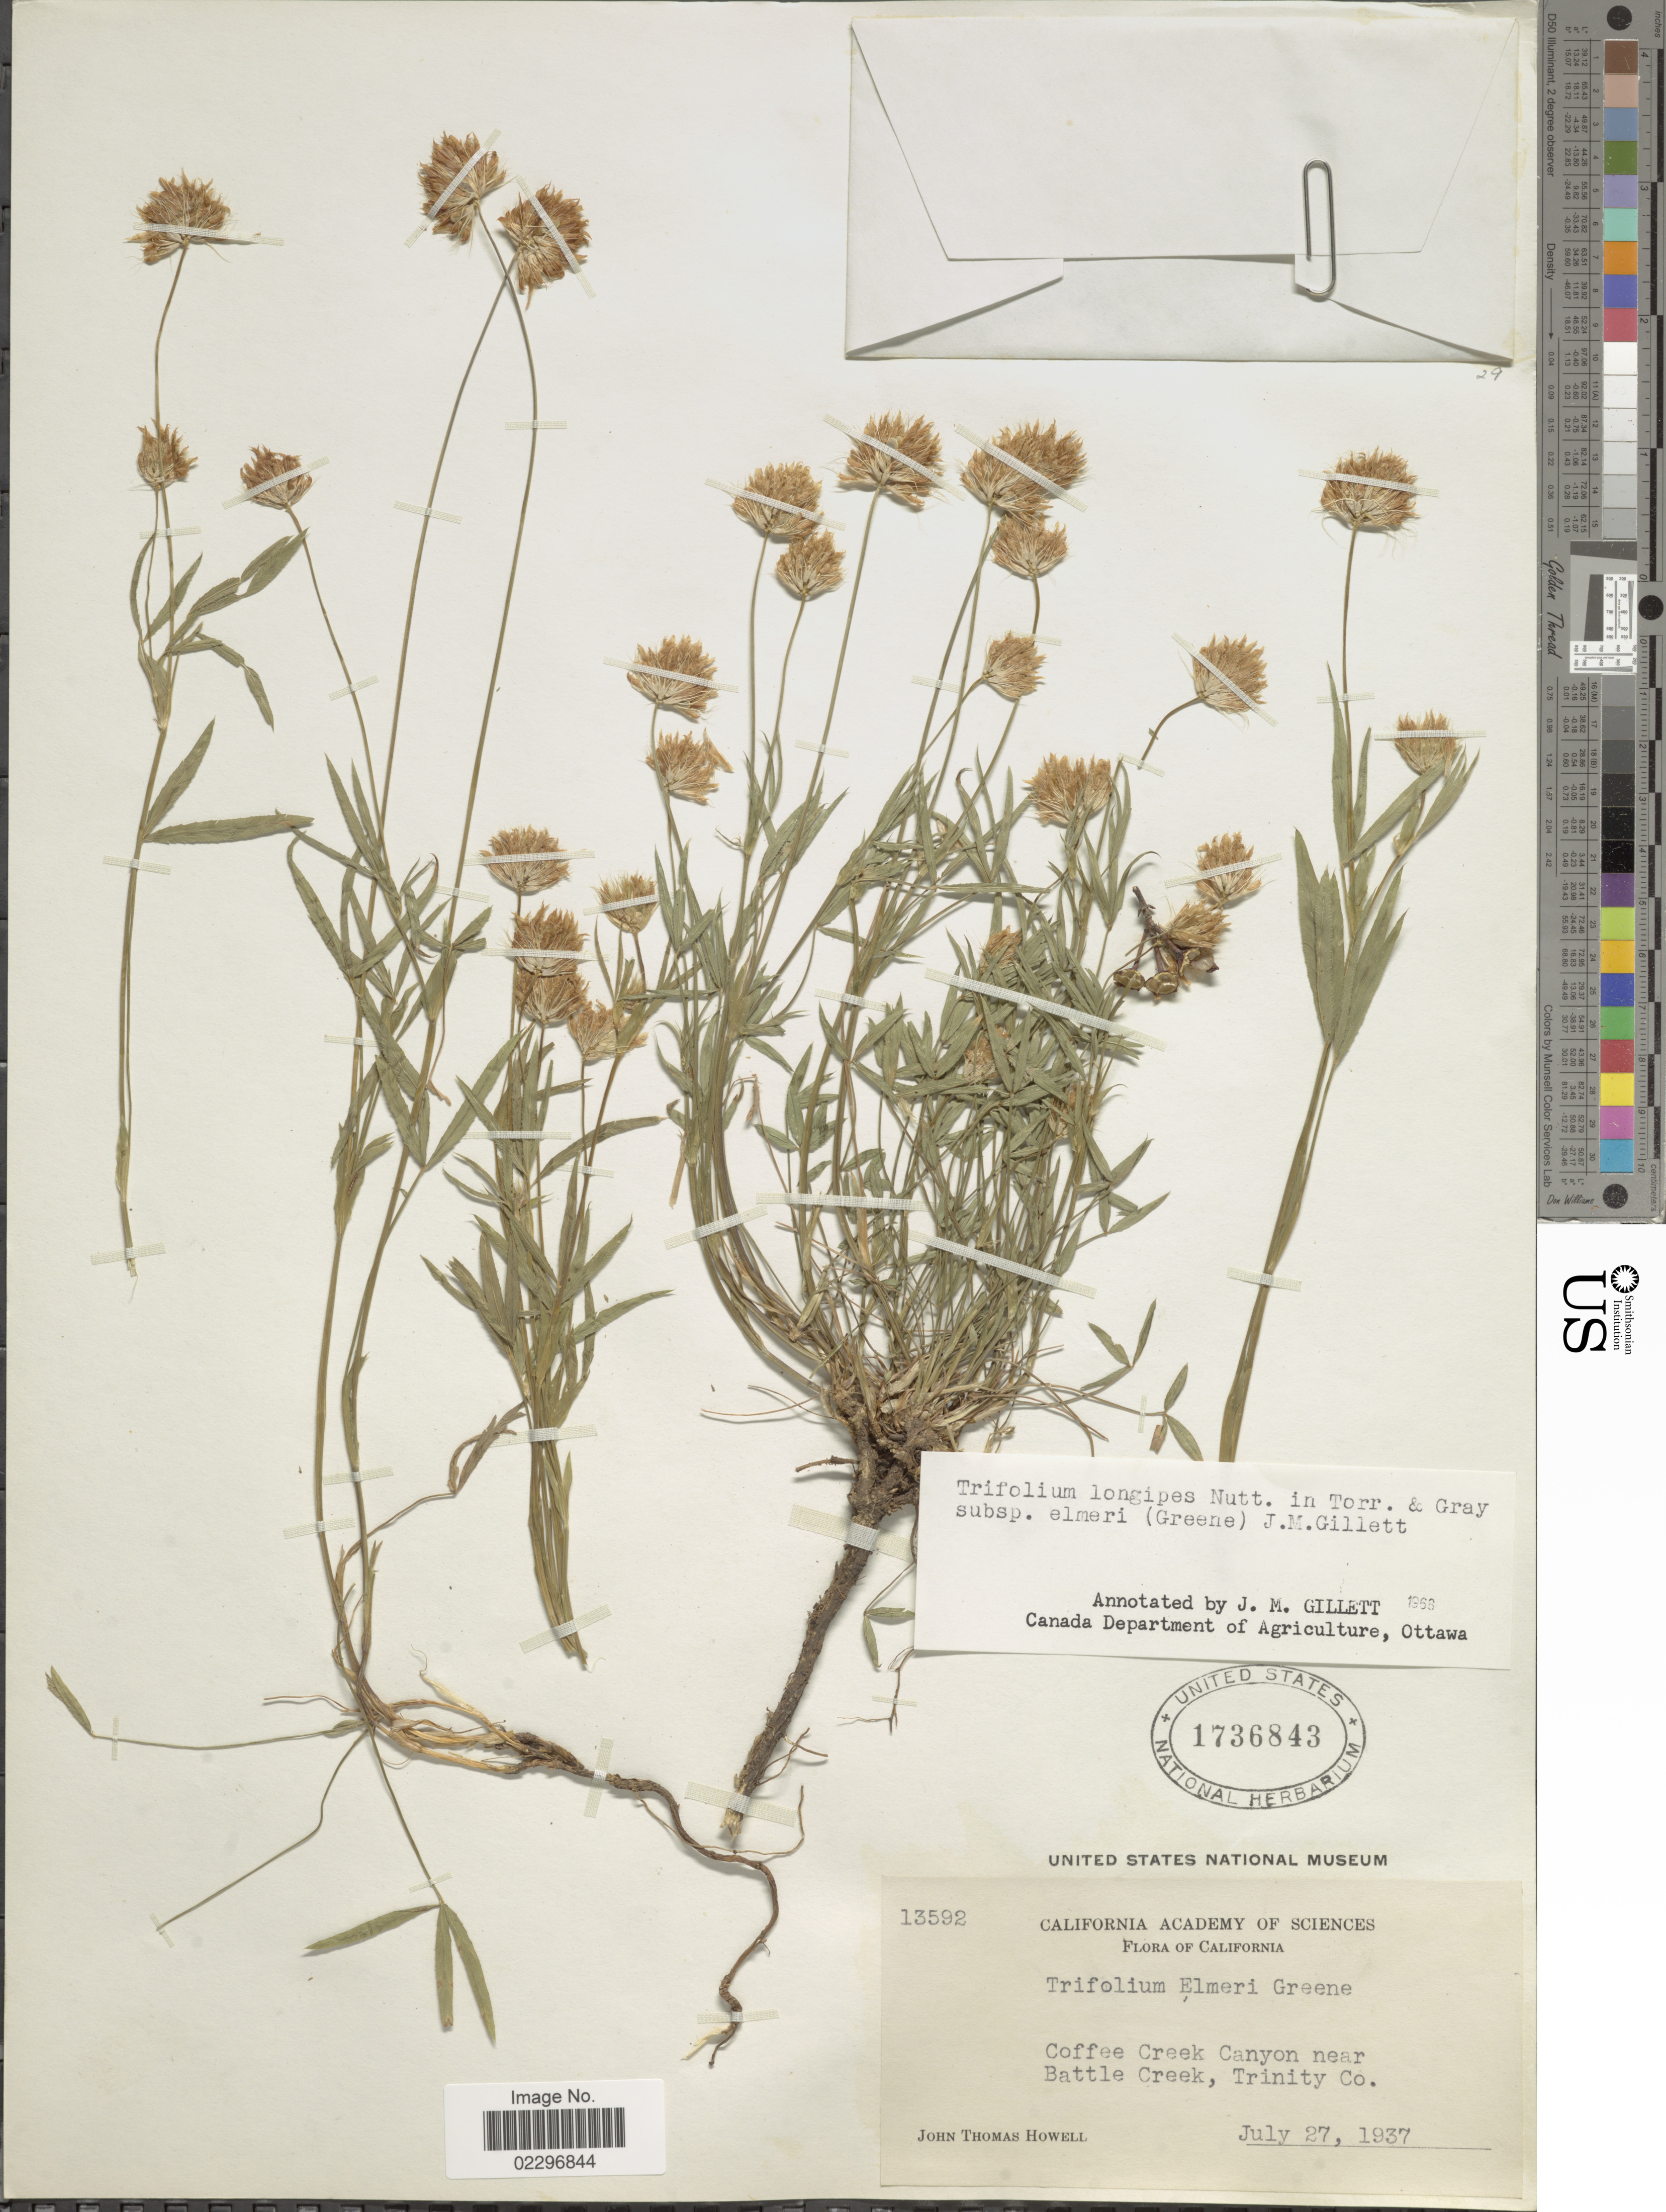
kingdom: Plantae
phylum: Tracheophyta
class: Magnoliopsida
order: Fabales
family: Fabaceae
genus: Trifolium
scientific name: Trifolium longipes subsp. elmeri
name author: (Greene) J.M. Gillett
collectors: J. T. Howell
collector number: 13592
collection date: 1937-07-27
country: United States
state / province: California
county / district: Trinity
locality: Coffee Creek Canyon near Battle Creek, Trinity Co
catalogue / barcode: US 1736843